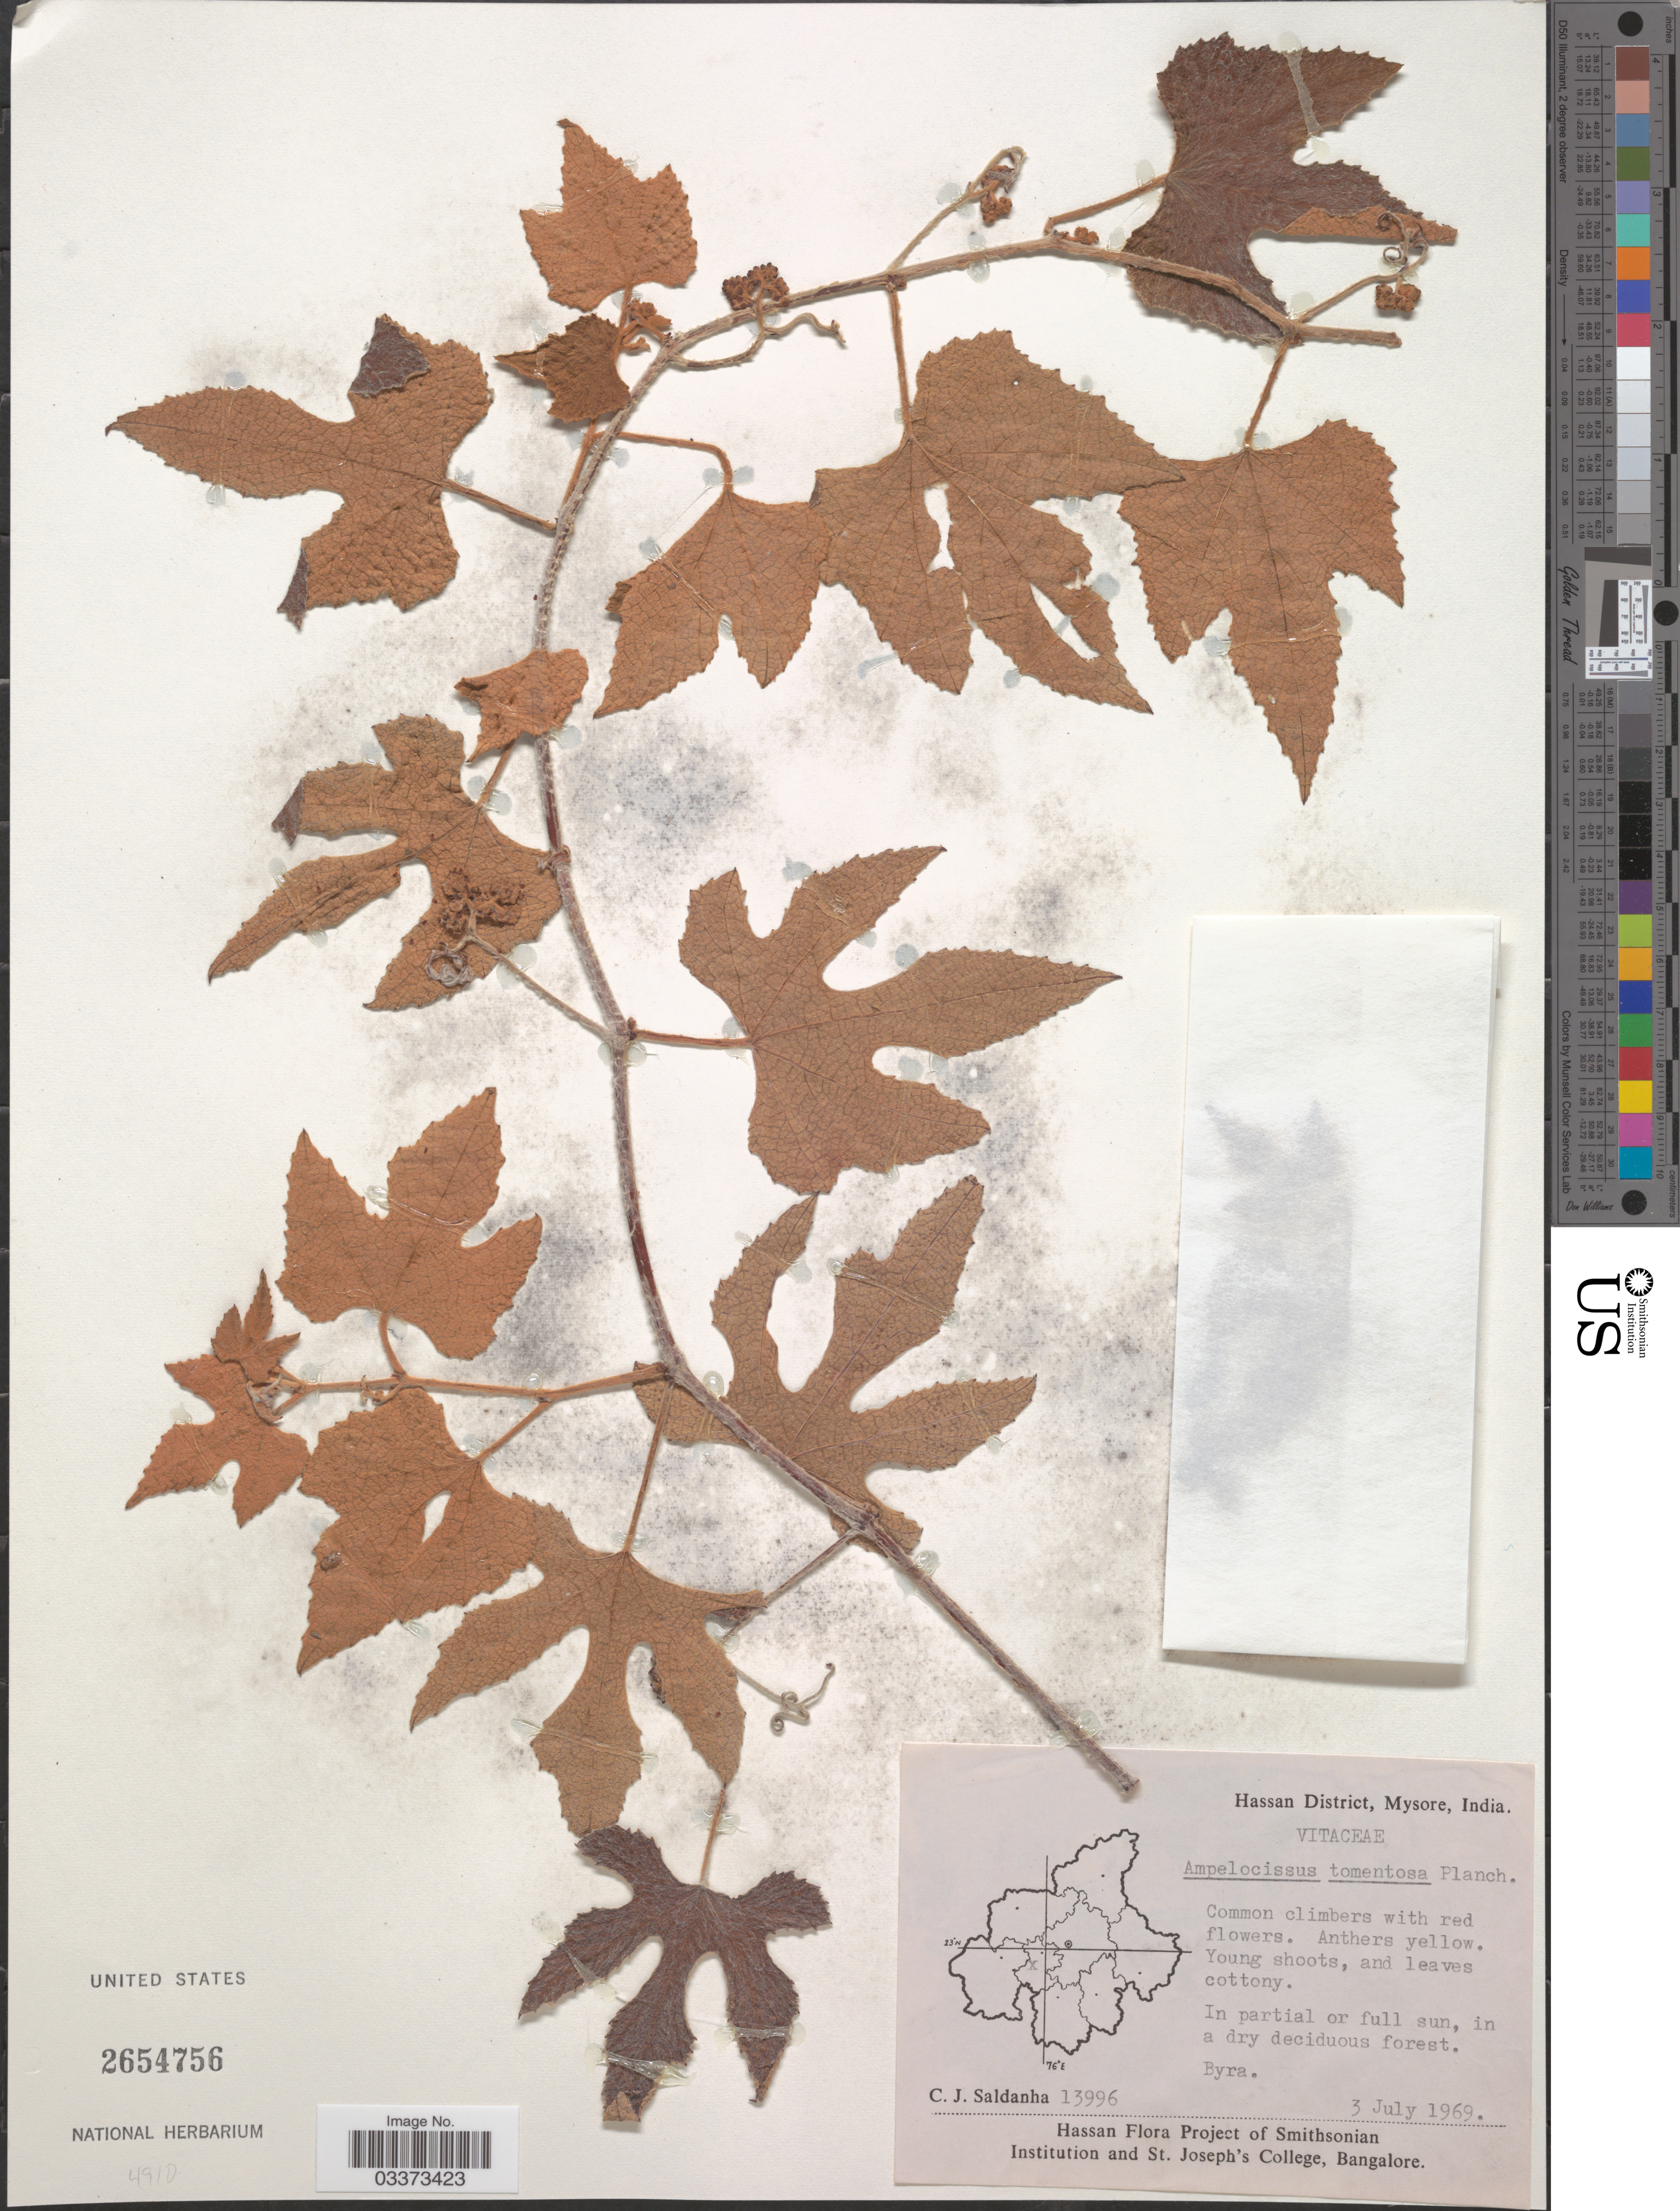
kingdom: Plantae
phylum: Tracheophyta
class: Magnoliopsida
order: Vitales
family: Vitaceae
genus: Ampelocissus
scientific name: Ampelocissus tomentosa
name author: (Roth in Schult.) Planch.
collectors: C. J. Saldanha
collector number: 13996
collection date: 1969-07-03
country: India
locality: Hassan District, Mysore. Byra.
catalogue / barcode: US 2654756